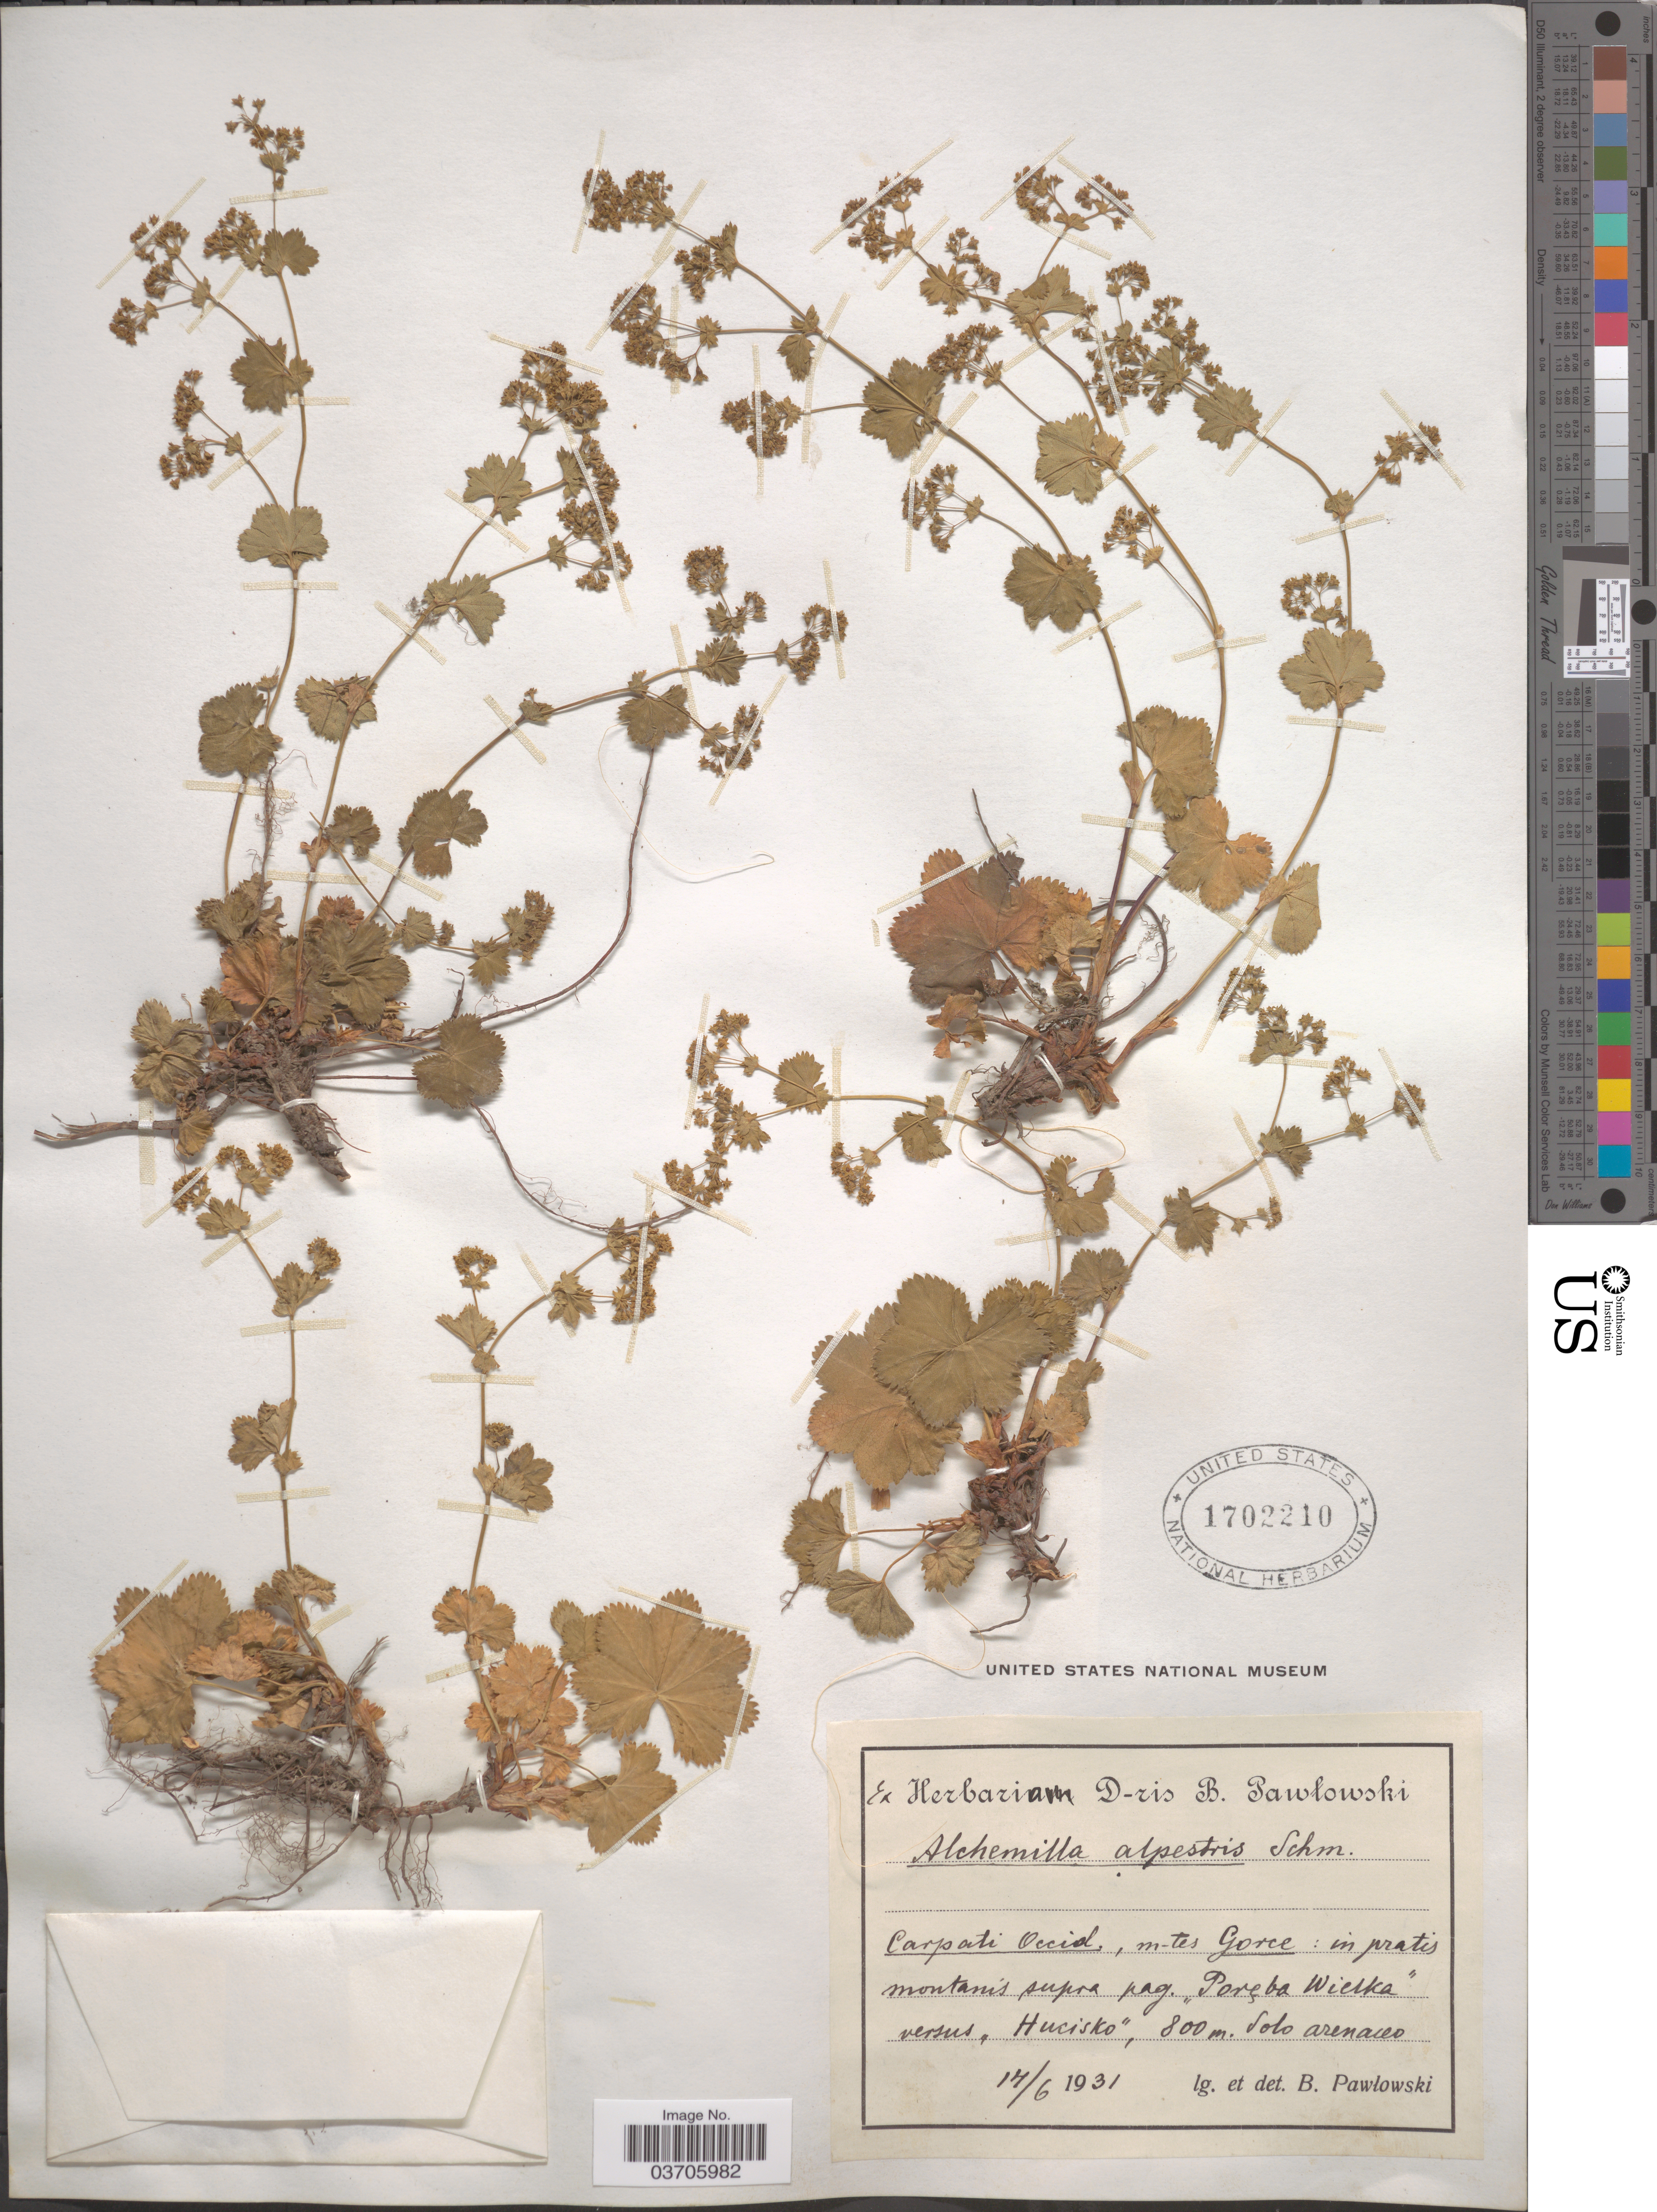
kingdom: Plantae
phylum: Tracheophyta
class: Magnoliopsida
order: Rosales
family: Rosaceae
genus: Alchemilla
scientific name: Alchemilla alpestris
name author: (F.W. Schmidt) Opiz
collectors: B. Pawlowski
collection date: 1931-06-17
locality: Carpati Occid., m-tes Gorce: in pratis montanis supra pag. "Poreba Wieska" versus "Hucisko".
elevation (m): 800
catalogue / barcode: US 1702210